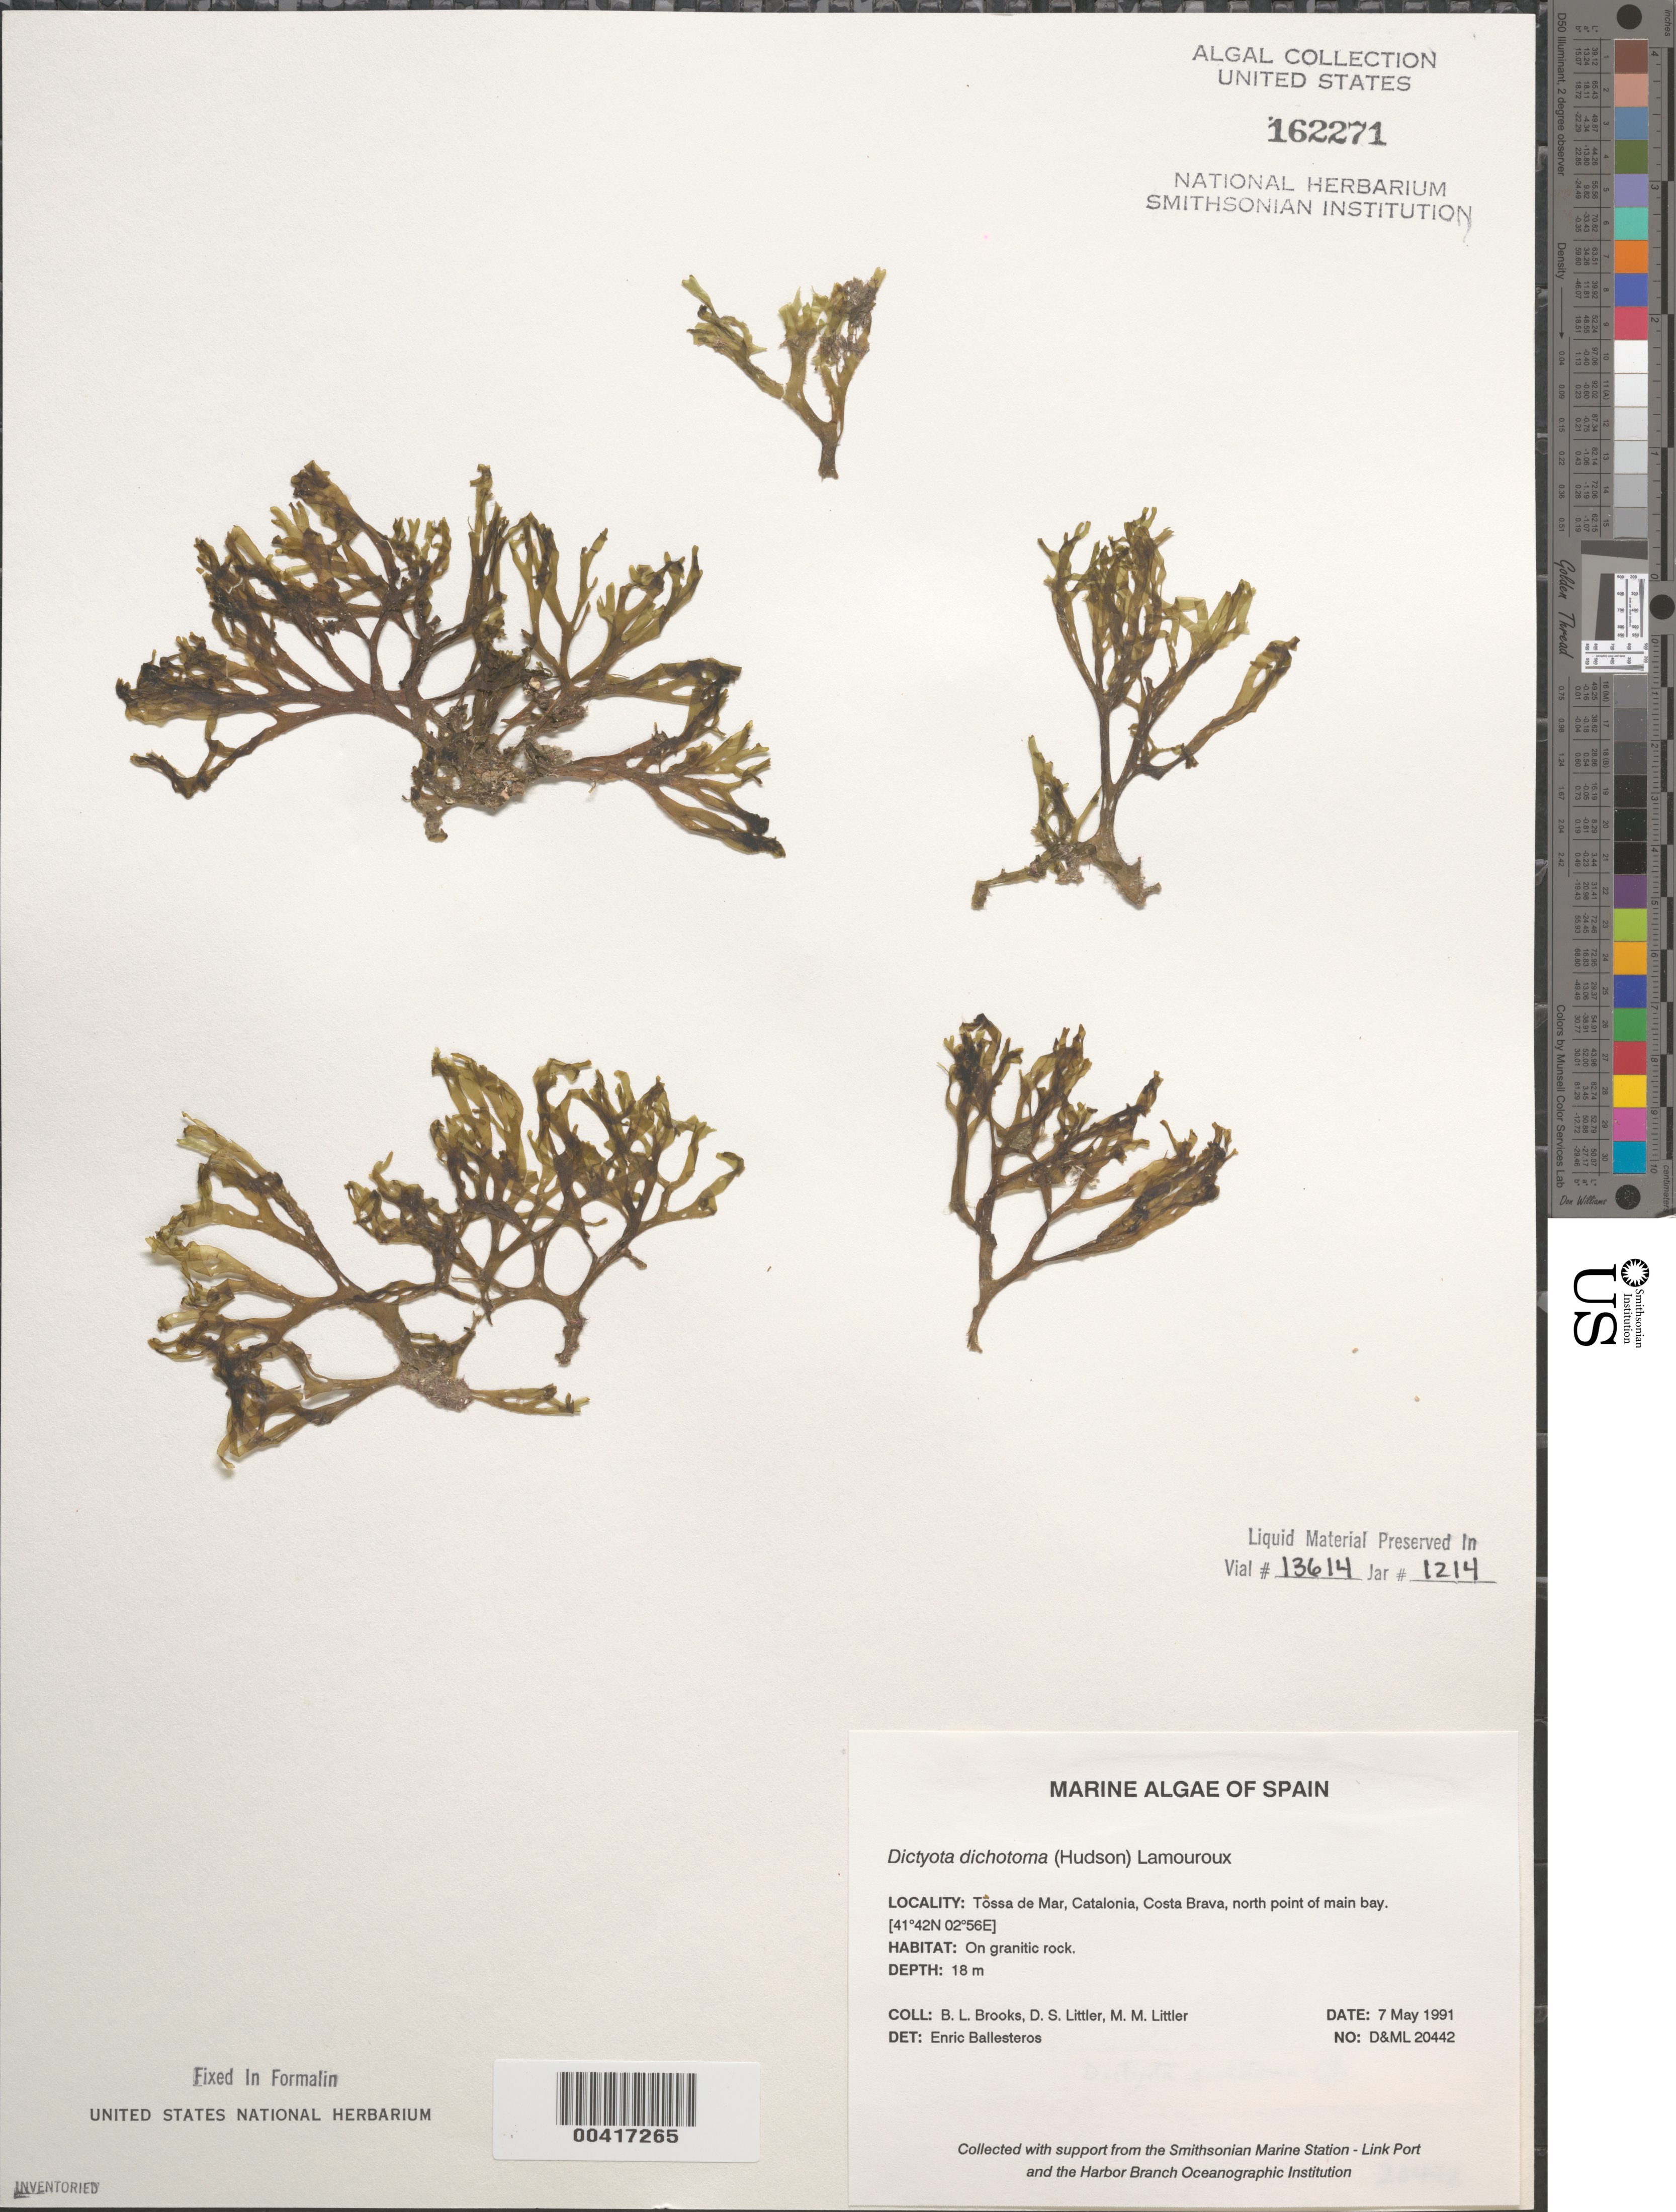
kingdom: Chromista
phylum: Ochrophyta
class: Phaeophyceae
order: Dictyotales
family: Dictyotaceae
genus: Dictyota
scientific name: Dictyota dichotoma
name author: (Huds.) J.V.Lamouroux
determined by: Ballesteros, E.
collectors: B. Brooks, D. S. Littler & M. M. Littler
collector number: D&ML 20442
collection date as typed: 07 May 1991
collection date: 1991-05-07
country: Spain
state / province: Catalunya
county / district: Girona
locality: Tossa de Mar, Costa Brava, Catalonia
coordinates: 41 42N, 02 56E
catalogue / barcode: US 162271